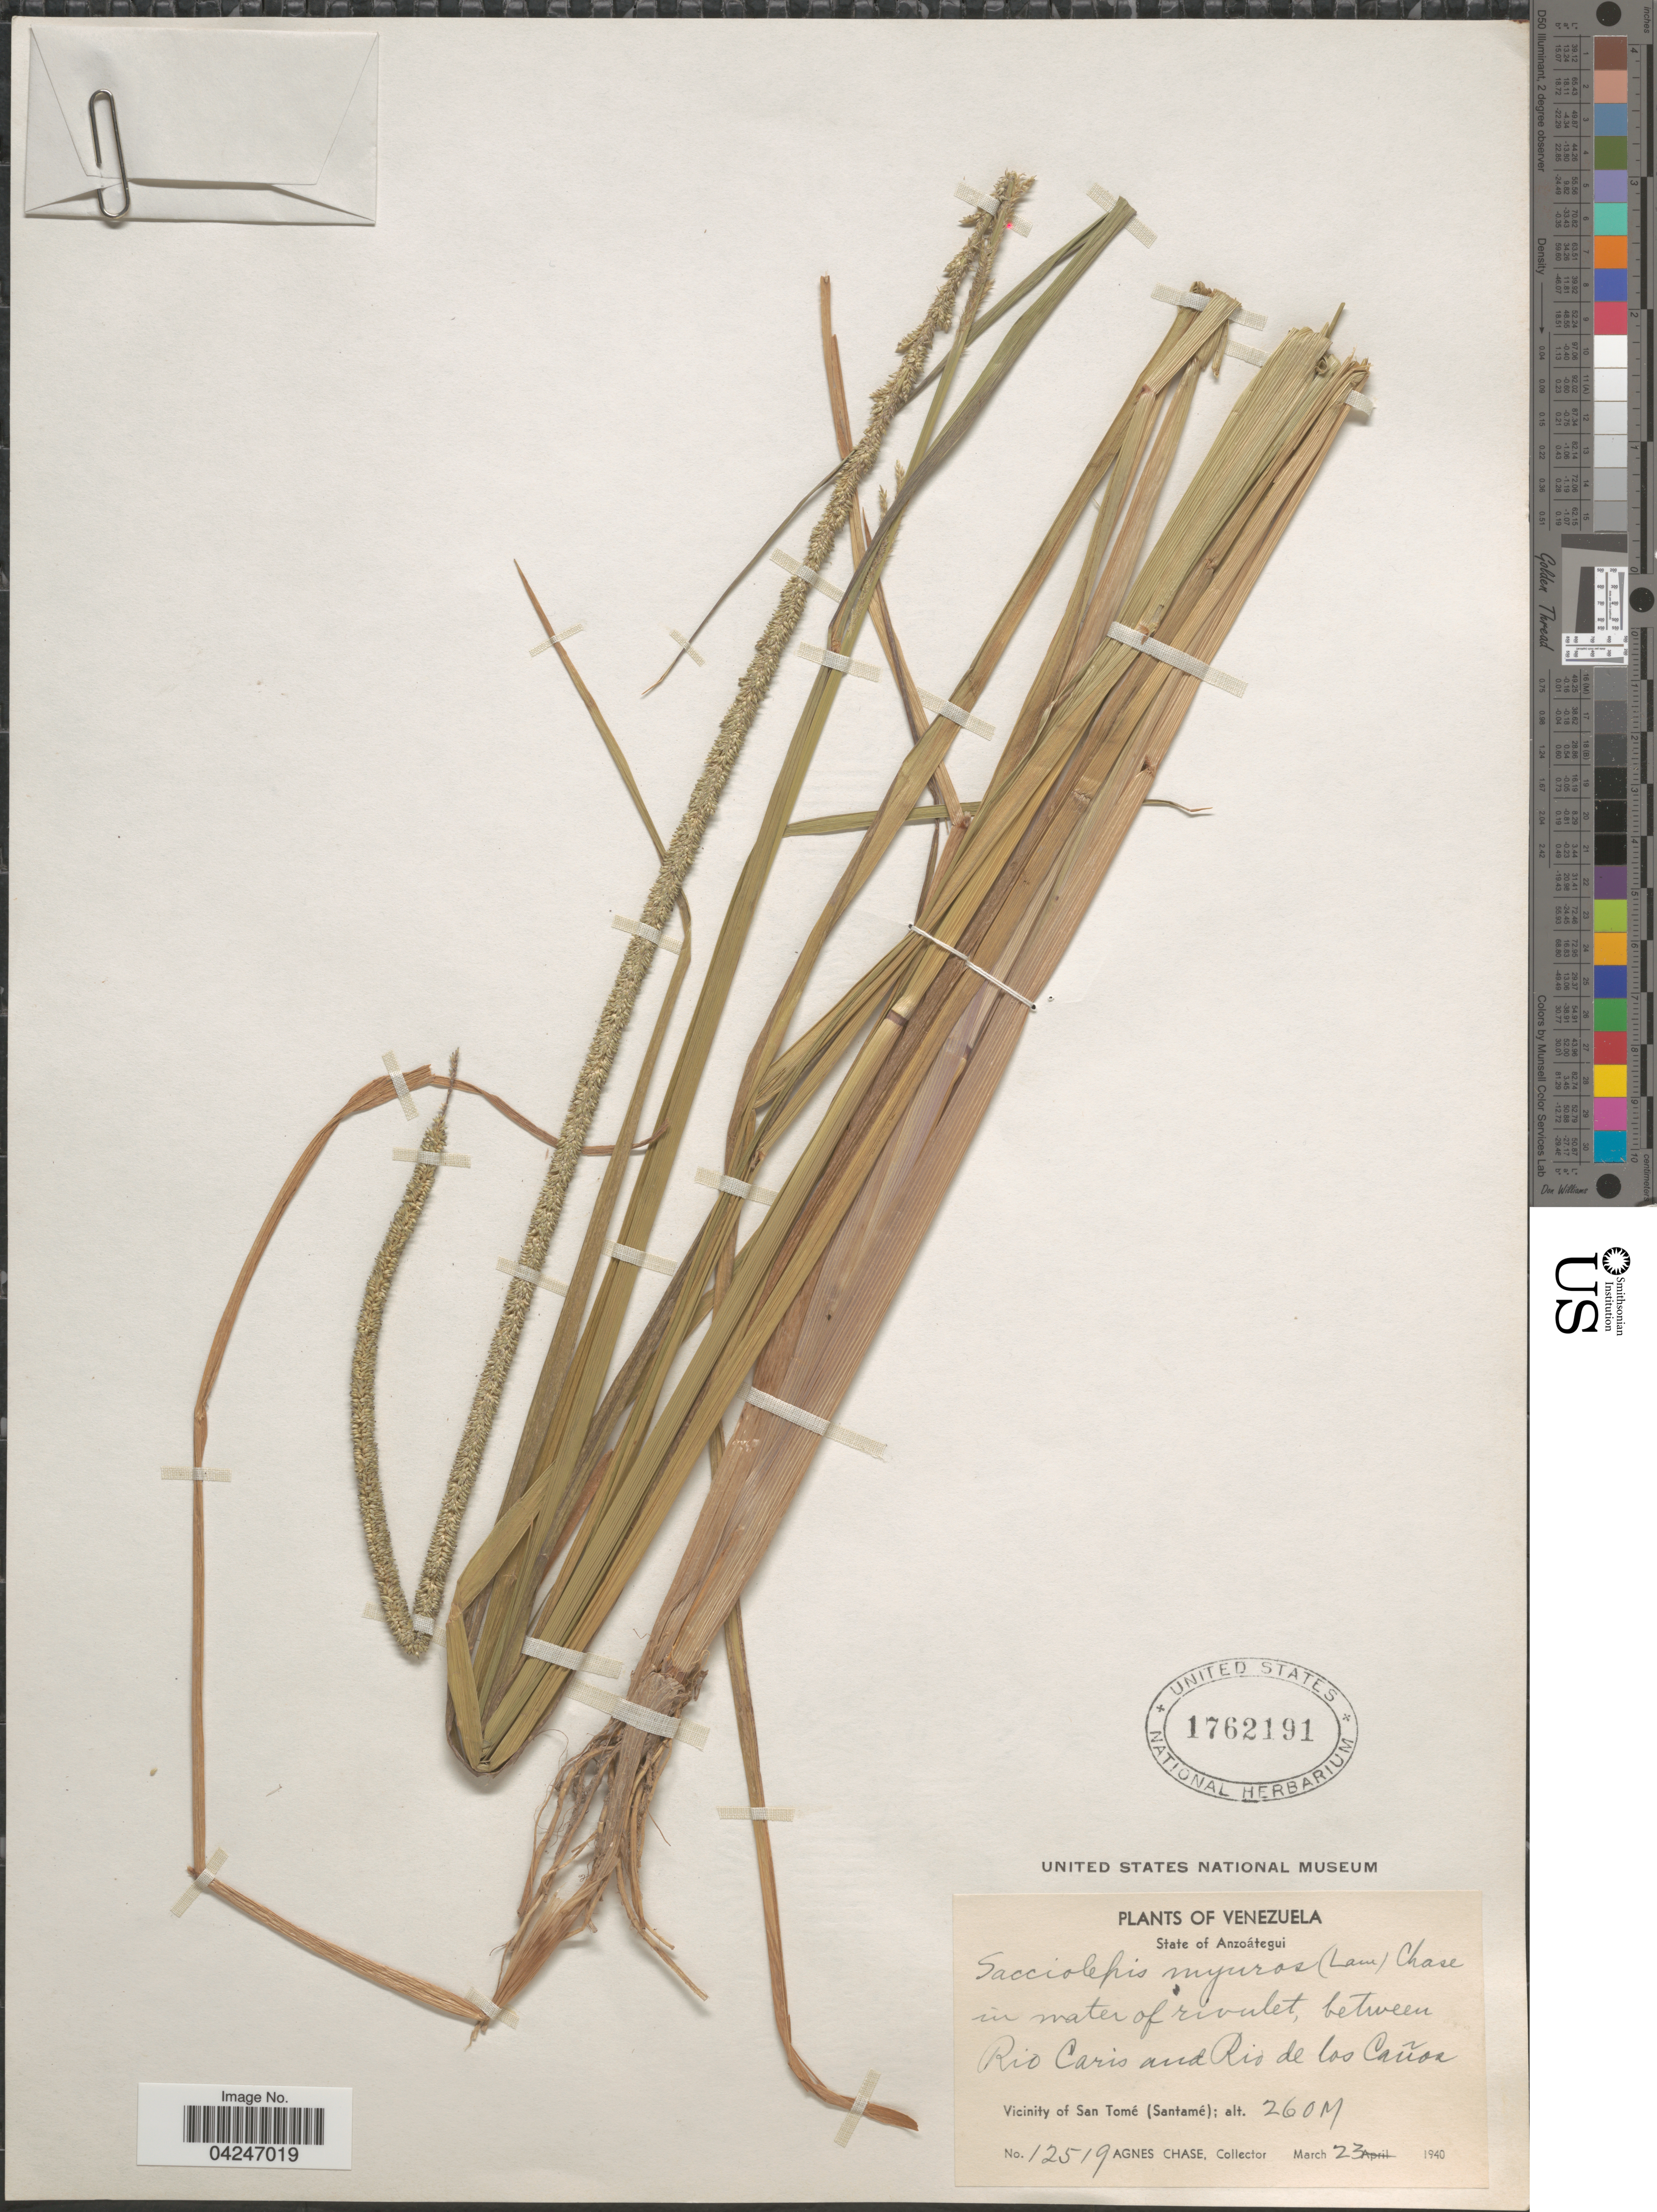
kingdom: Plantae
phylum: Tracheophyta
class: Liliopsida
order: Poales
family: Poaceae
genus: Sacciolepis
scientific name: Sacciolepis myuros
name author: (Lam.) Chase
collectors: A. Chase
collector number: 12519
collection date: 1940-03-23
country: Venezuela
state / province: Anzoategui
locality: In water of rivulet, between Rio Caris and Rio de los Cañon. Vicinity of San Tomé (Santamé).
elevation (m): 260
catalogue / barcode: US 1762191